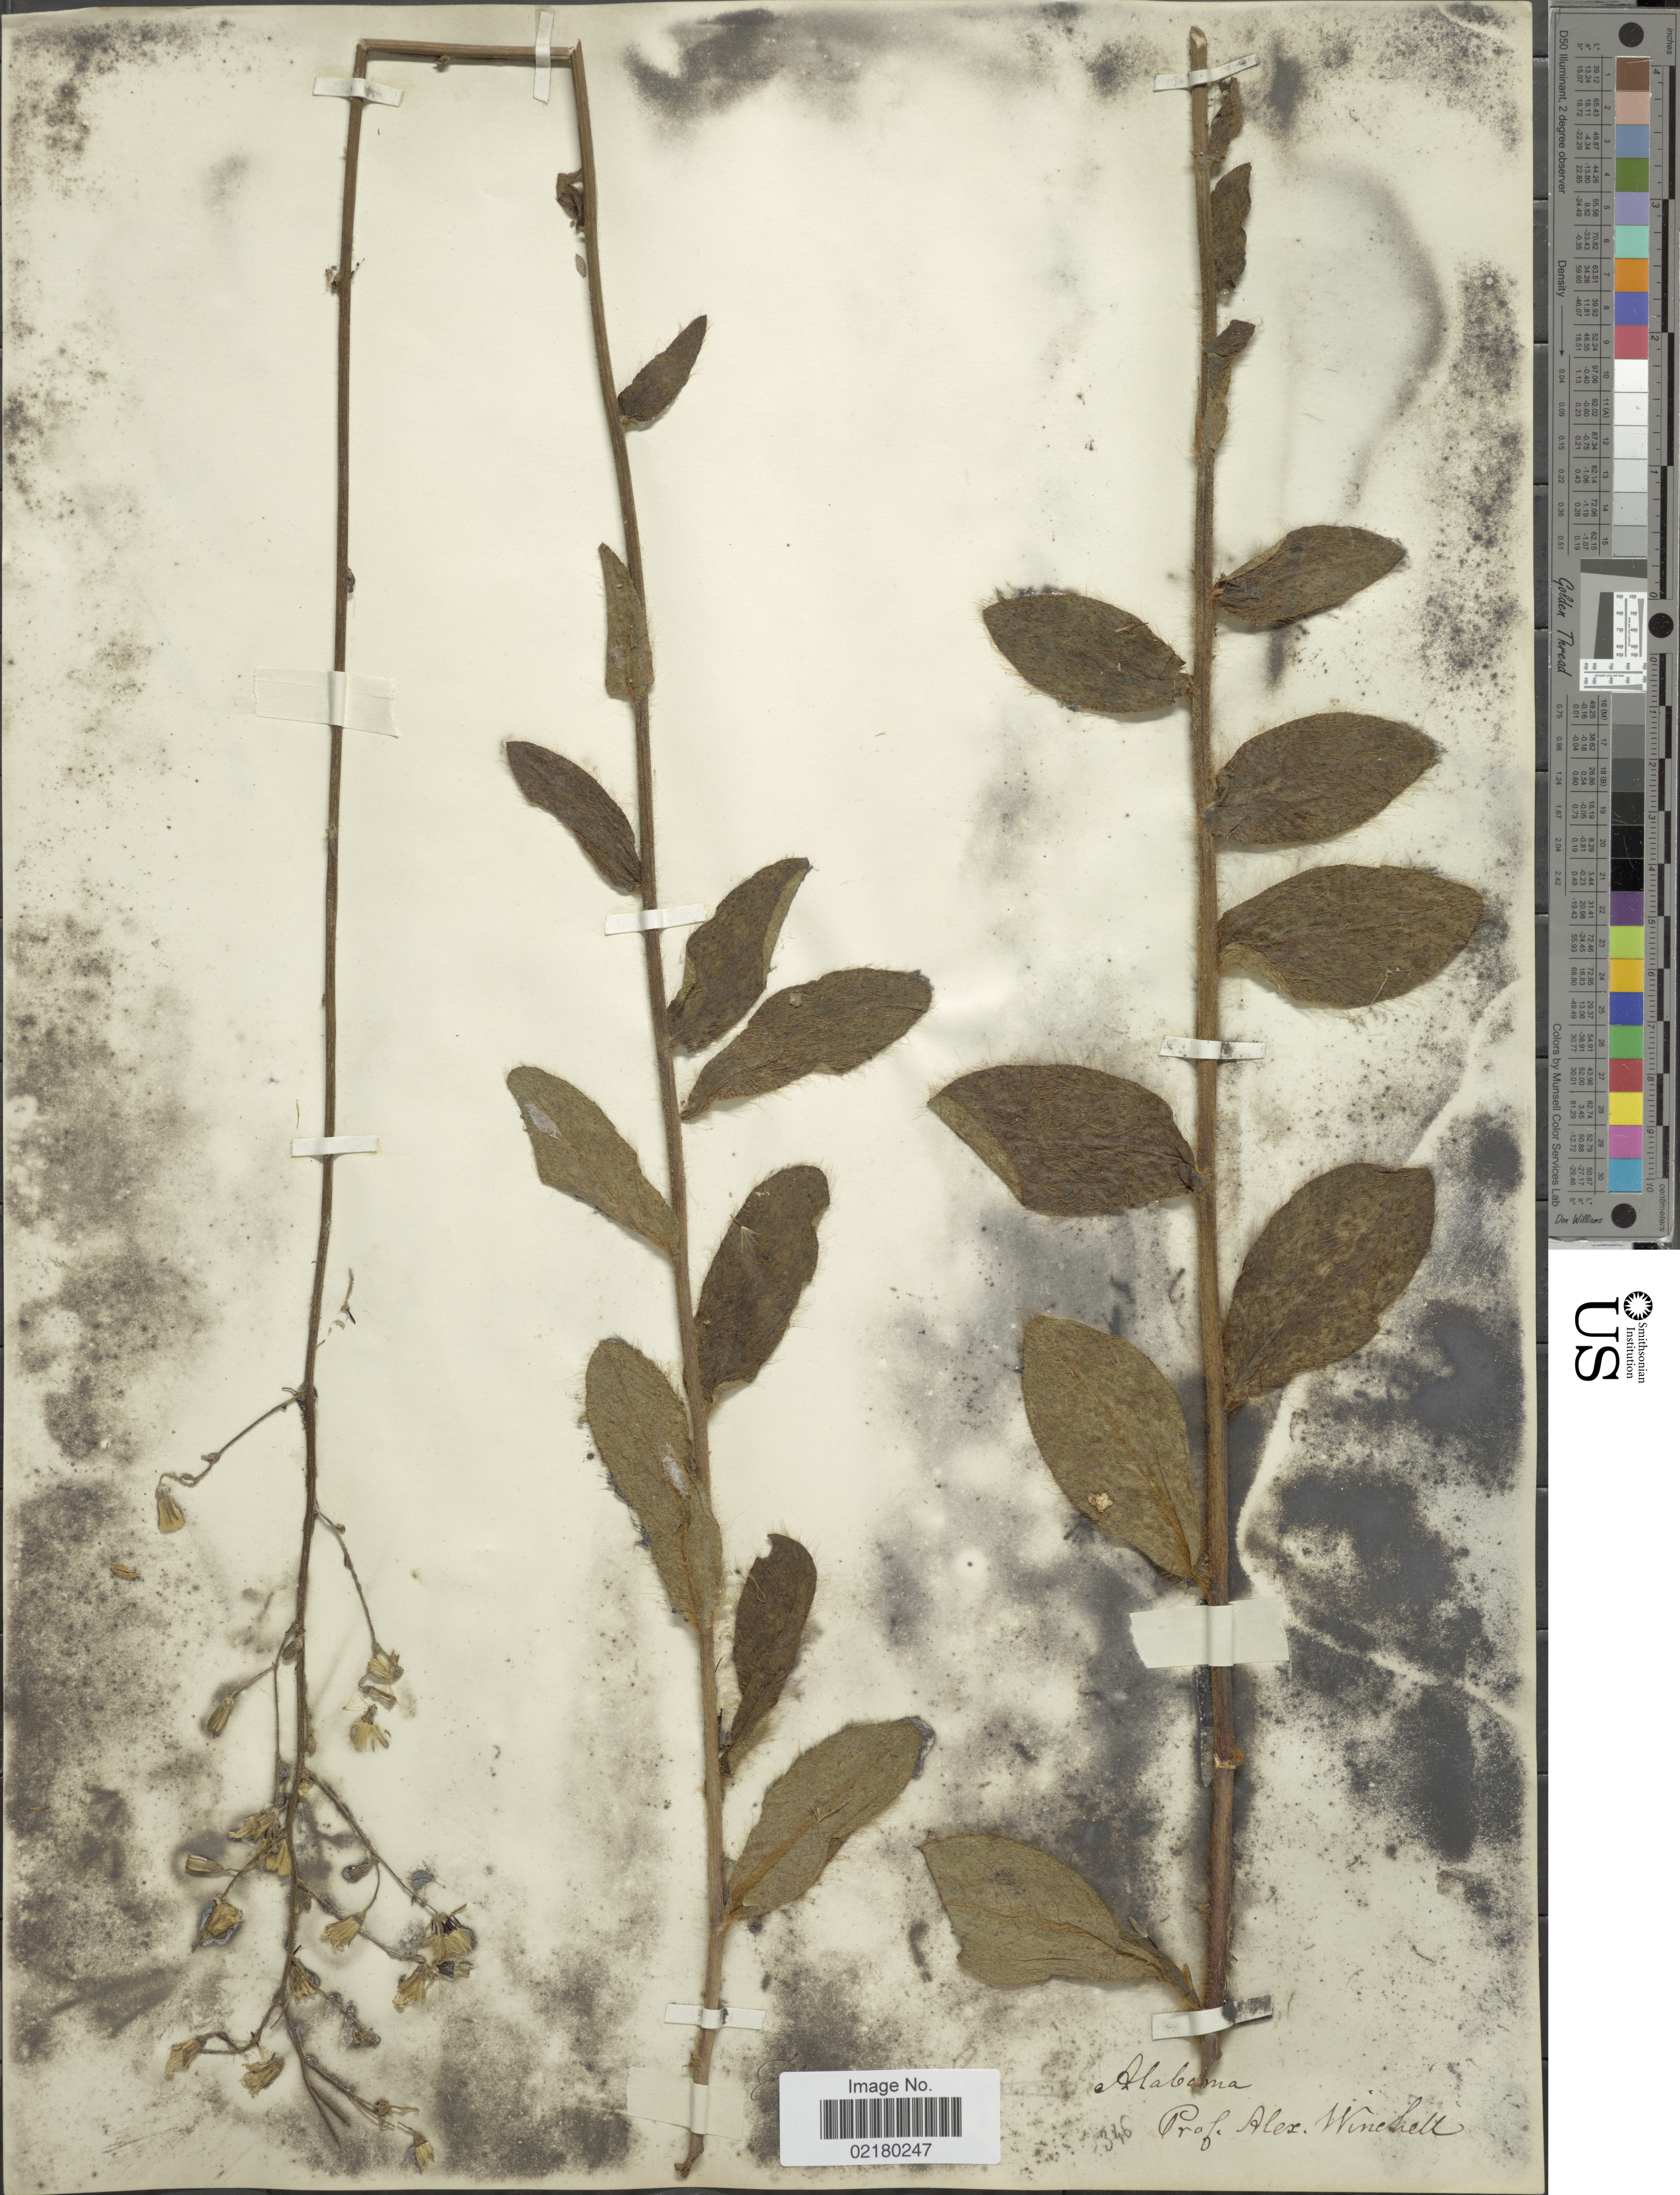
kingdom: Plantae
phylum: Tracheophyta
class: Magnoliopsida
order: Asterales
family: Asteraceae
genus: Hieracium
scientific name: Hieracium gronovii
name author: L.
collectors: A. Winchell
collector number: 346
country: United States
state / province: Alabama